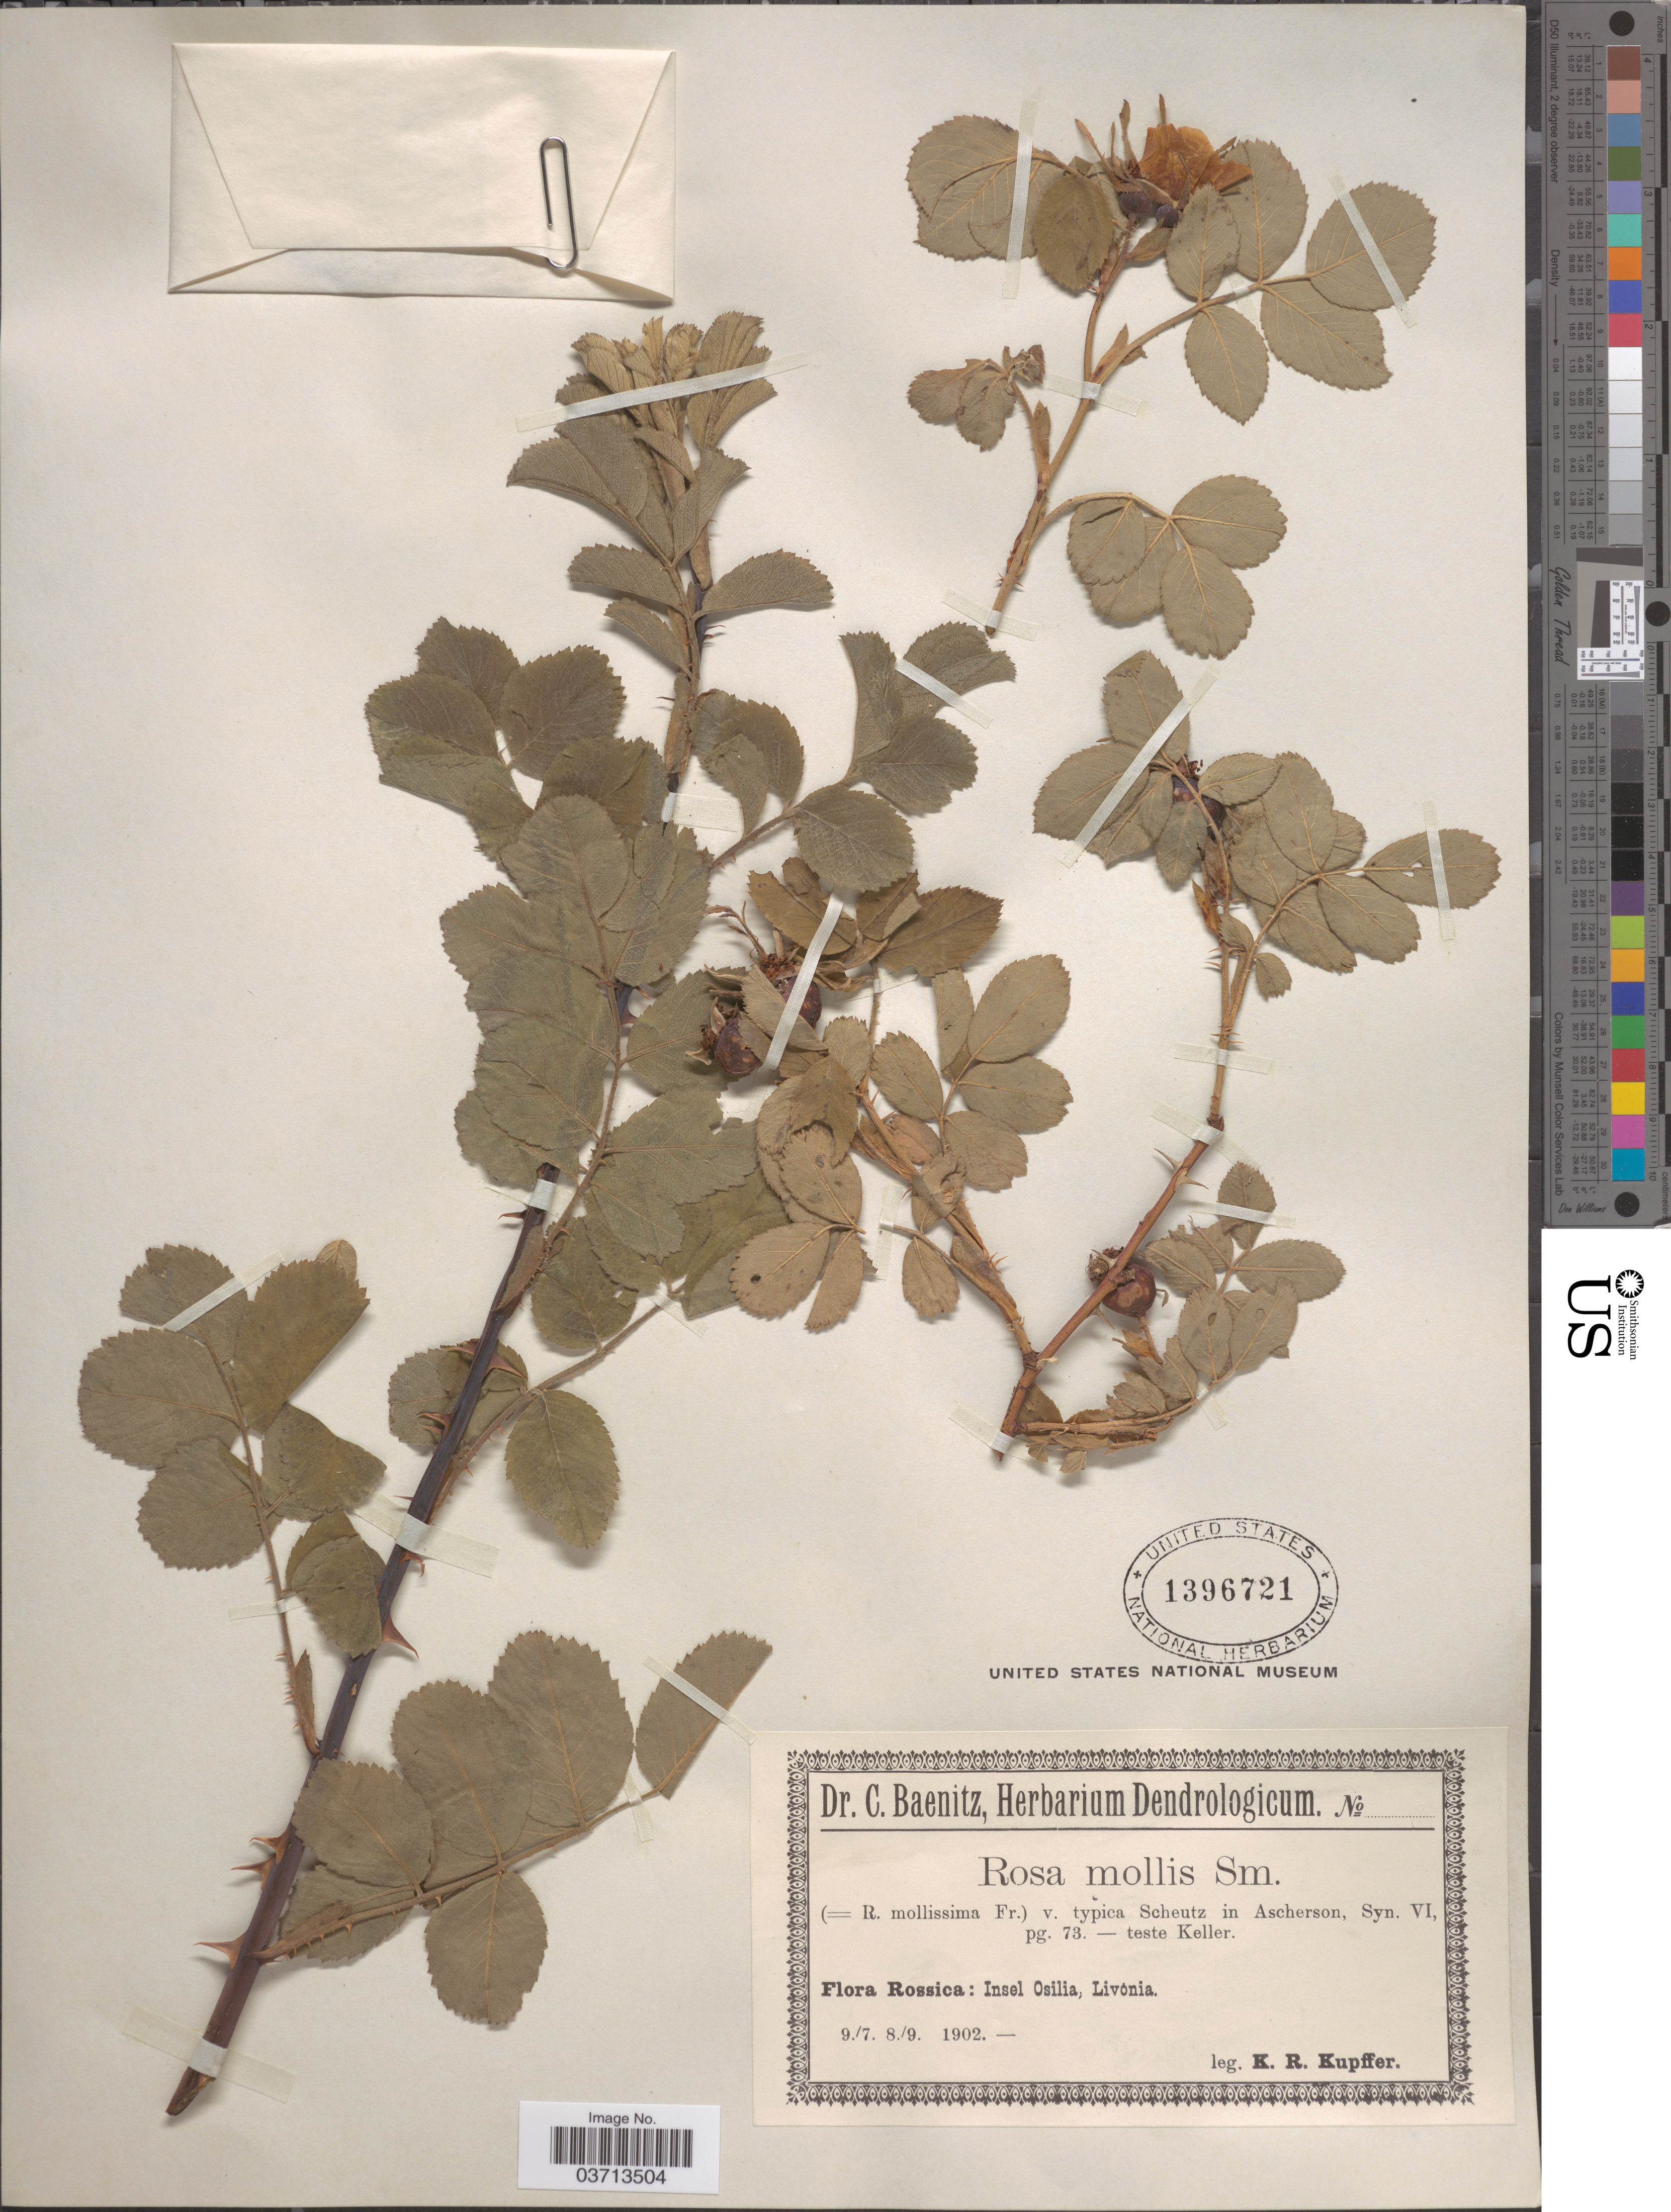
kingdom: Plantae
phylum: Tracheophyta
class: Magnoliopsida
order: Rosales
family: Rosaceae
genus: Rosa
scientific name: Rosa mollis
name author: Sm.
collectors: K. Kupffer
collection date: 1902-07-09/1902-09-08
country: Latvia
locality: Rossica: Insel Osilia, Livonia.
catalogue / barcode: US 1396721